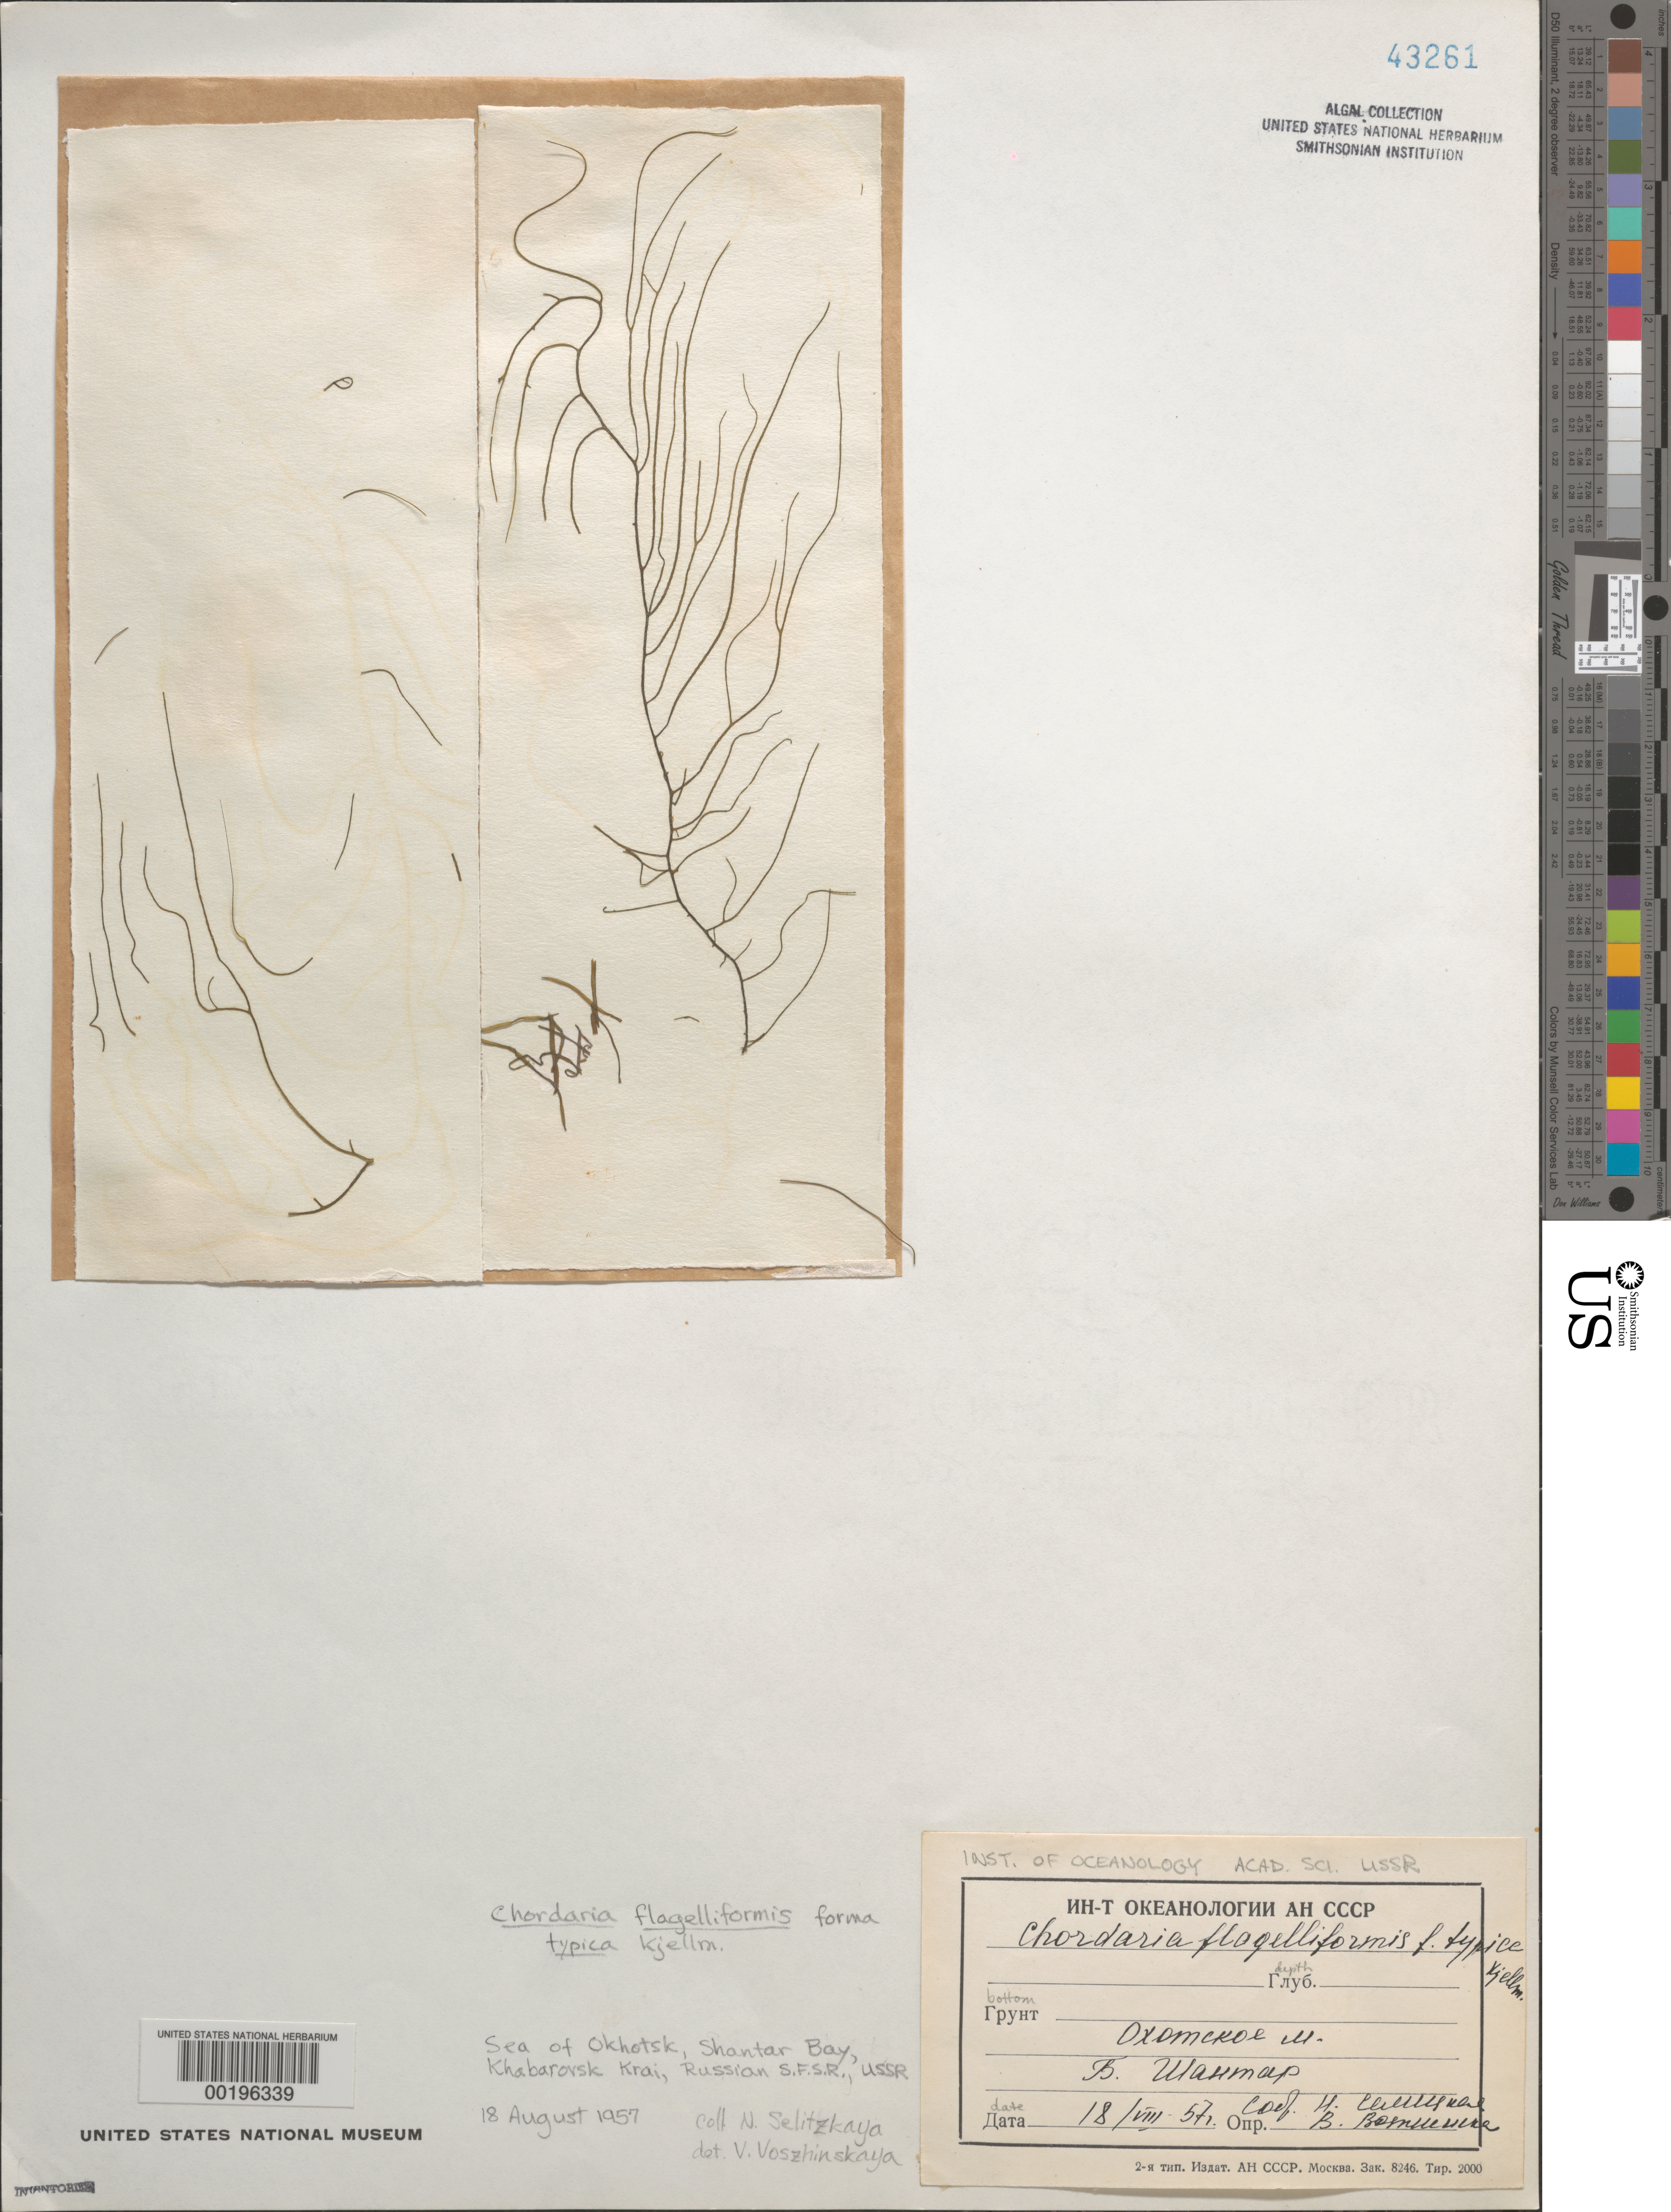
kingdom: Chromista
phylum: Ochrophyta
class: Phaeophyceae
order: Ectocarpales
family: Chordariaceae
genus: Chordaria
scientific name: Chordaria flagelliformis f. typica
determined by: Vozzhinskaya, V.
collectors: N. Selitzkaya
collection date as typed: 18 Aug 1957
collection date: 1957-08-18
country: Russian Federation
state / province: Khabarovsk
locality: Sea of Okhotsk, Shantar Bay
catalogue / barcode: US 43261